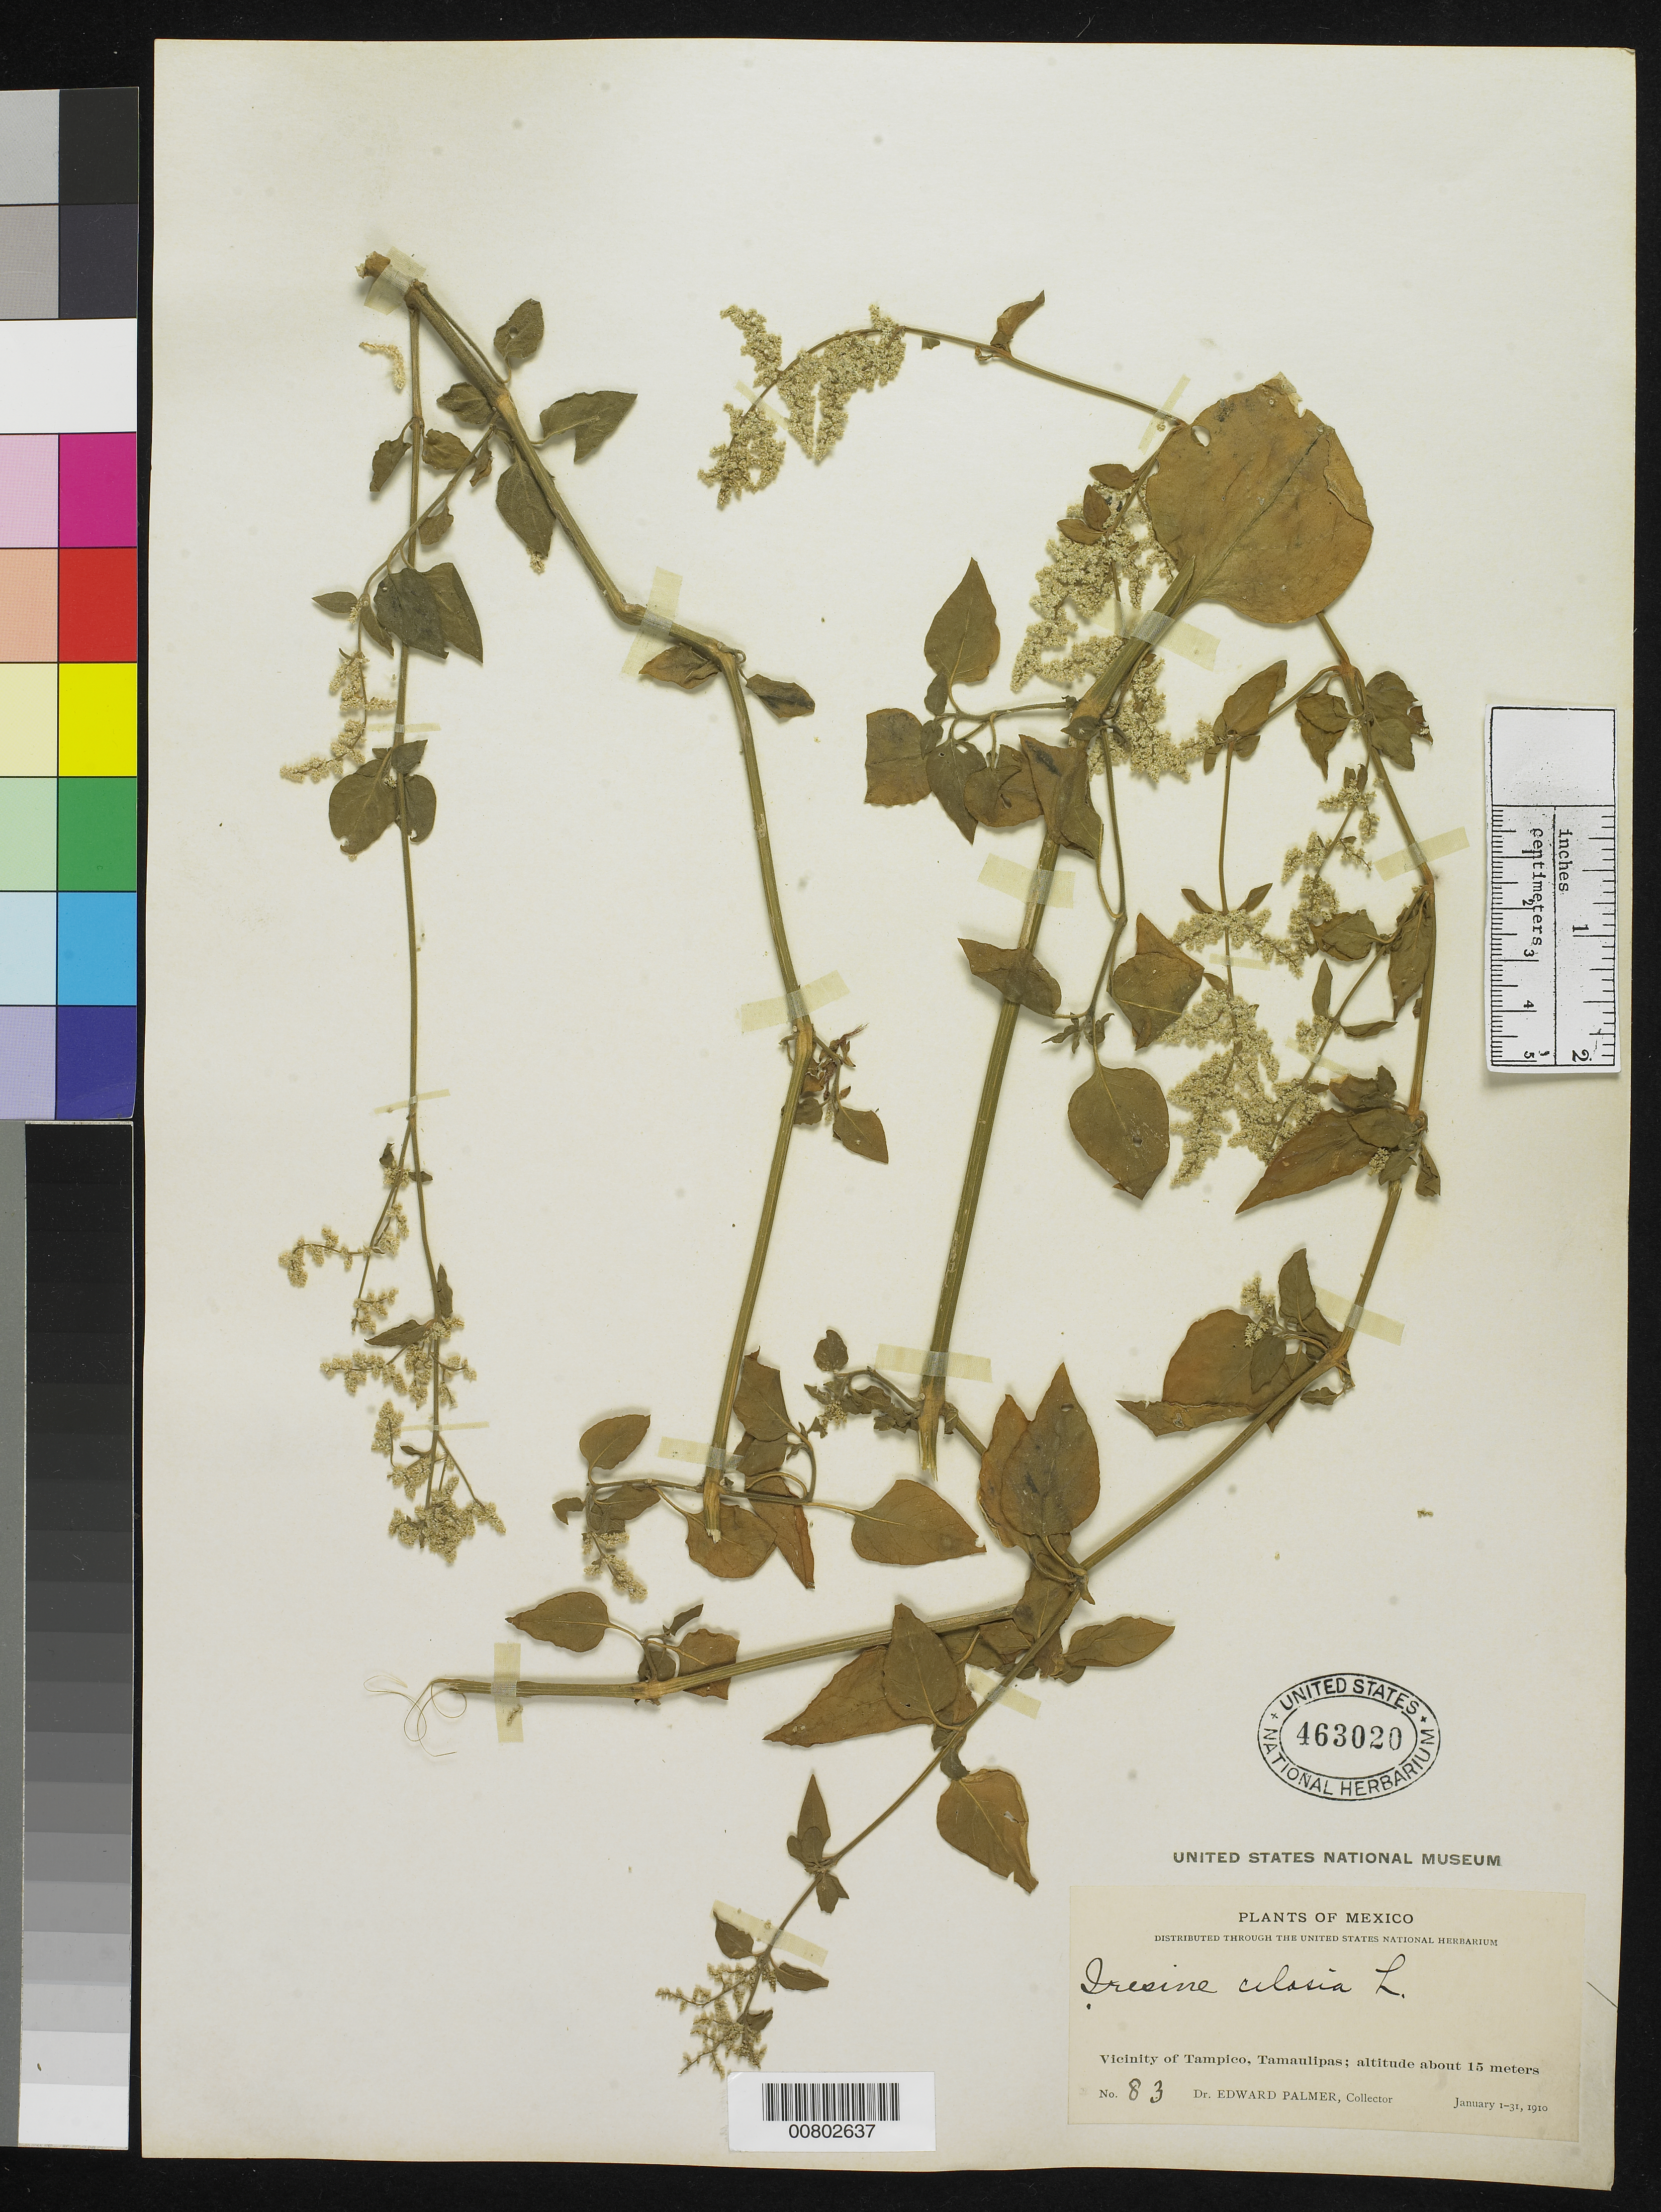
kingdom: Plantae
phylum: Tracheophyta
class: Magnoliopsida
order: Caryophyllales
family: Amaranthaceae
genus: Iresine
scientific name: Iresine celosia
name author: L.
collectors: E. Palmer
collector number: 83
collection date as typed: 01 Jan 1910 to 31 Jan 1910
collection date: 1910-01-01/1910-01-31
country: Mexico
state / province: Tamaulipas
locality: Vicinity of Tampico, Tamaulipas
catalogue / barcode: US 463020